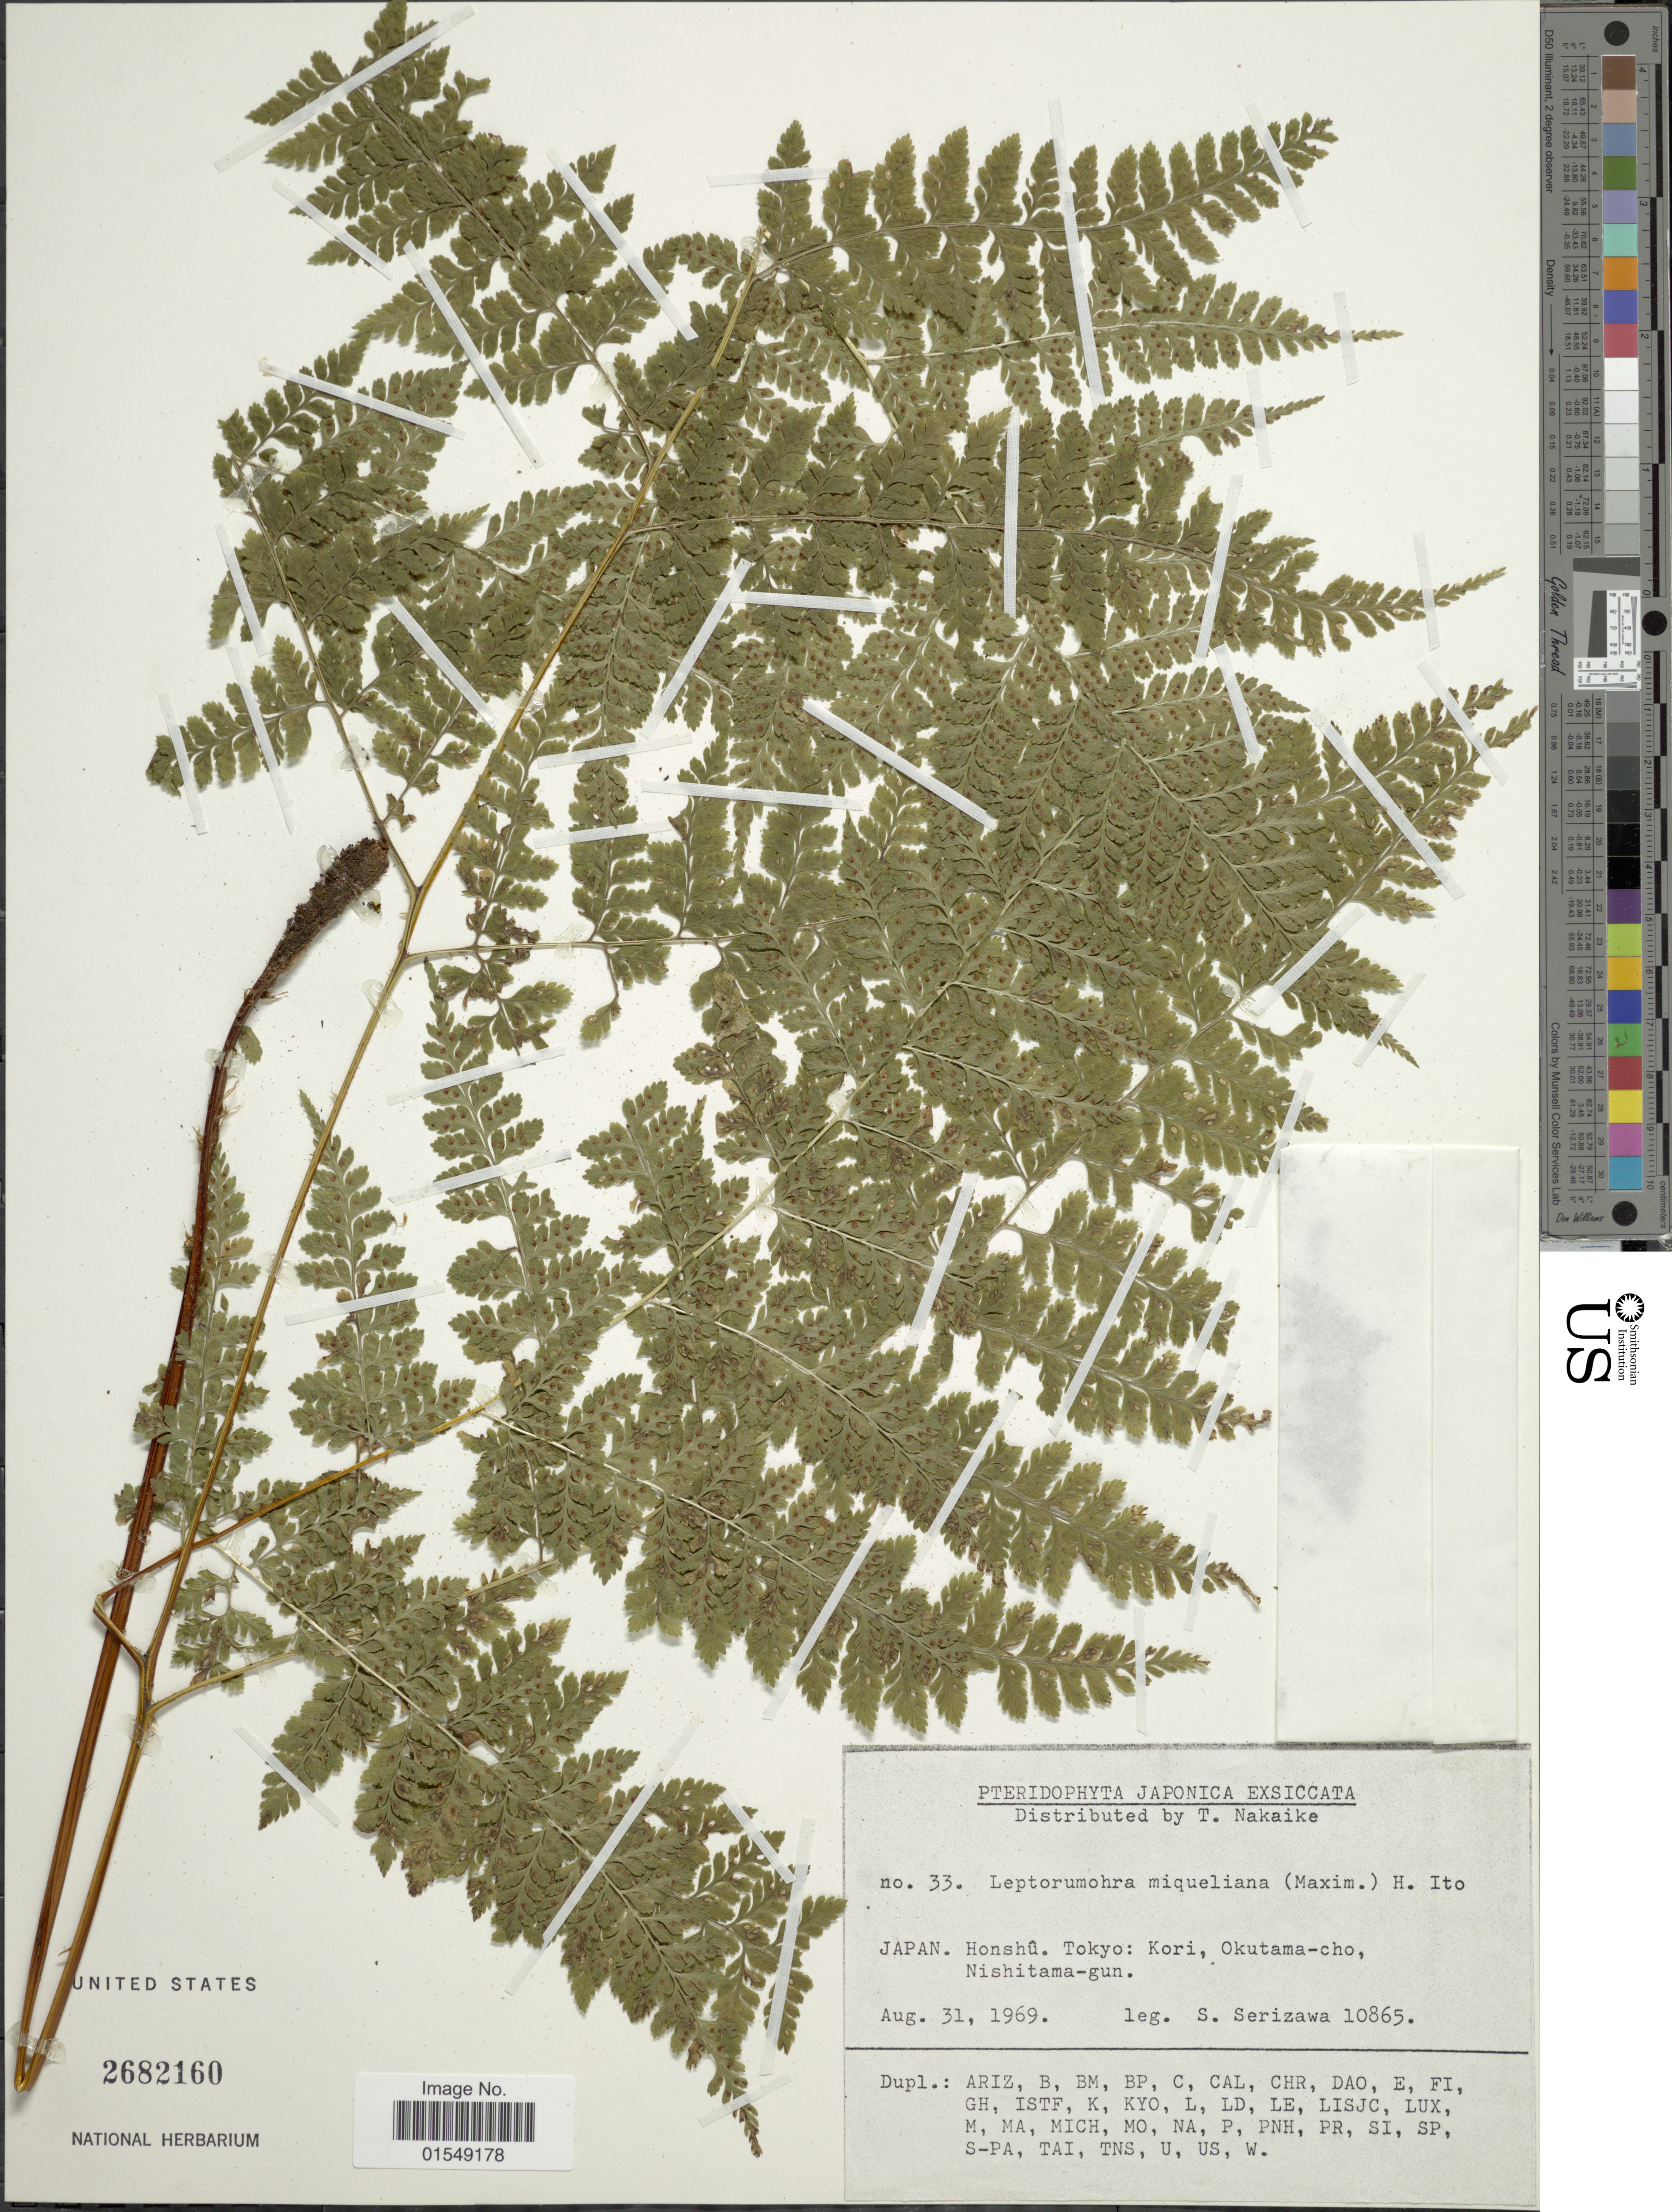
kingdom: Plantae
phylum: Tracheophyta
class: Polypodiopsida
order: Polypodiales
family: Dryopteridaceae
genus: Arachniodes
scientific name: Arachniodes miqueliana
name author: (Maxim. ex Franch. & Sav.) Ohwi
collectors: S. Serizawa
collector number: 33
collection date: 1969-08-31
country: Japan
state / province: Tokyo, Federal City of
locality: Honshû, Tokyo: Kori, Okutama-cho, Nishitama-gun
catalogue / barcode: US 2682160